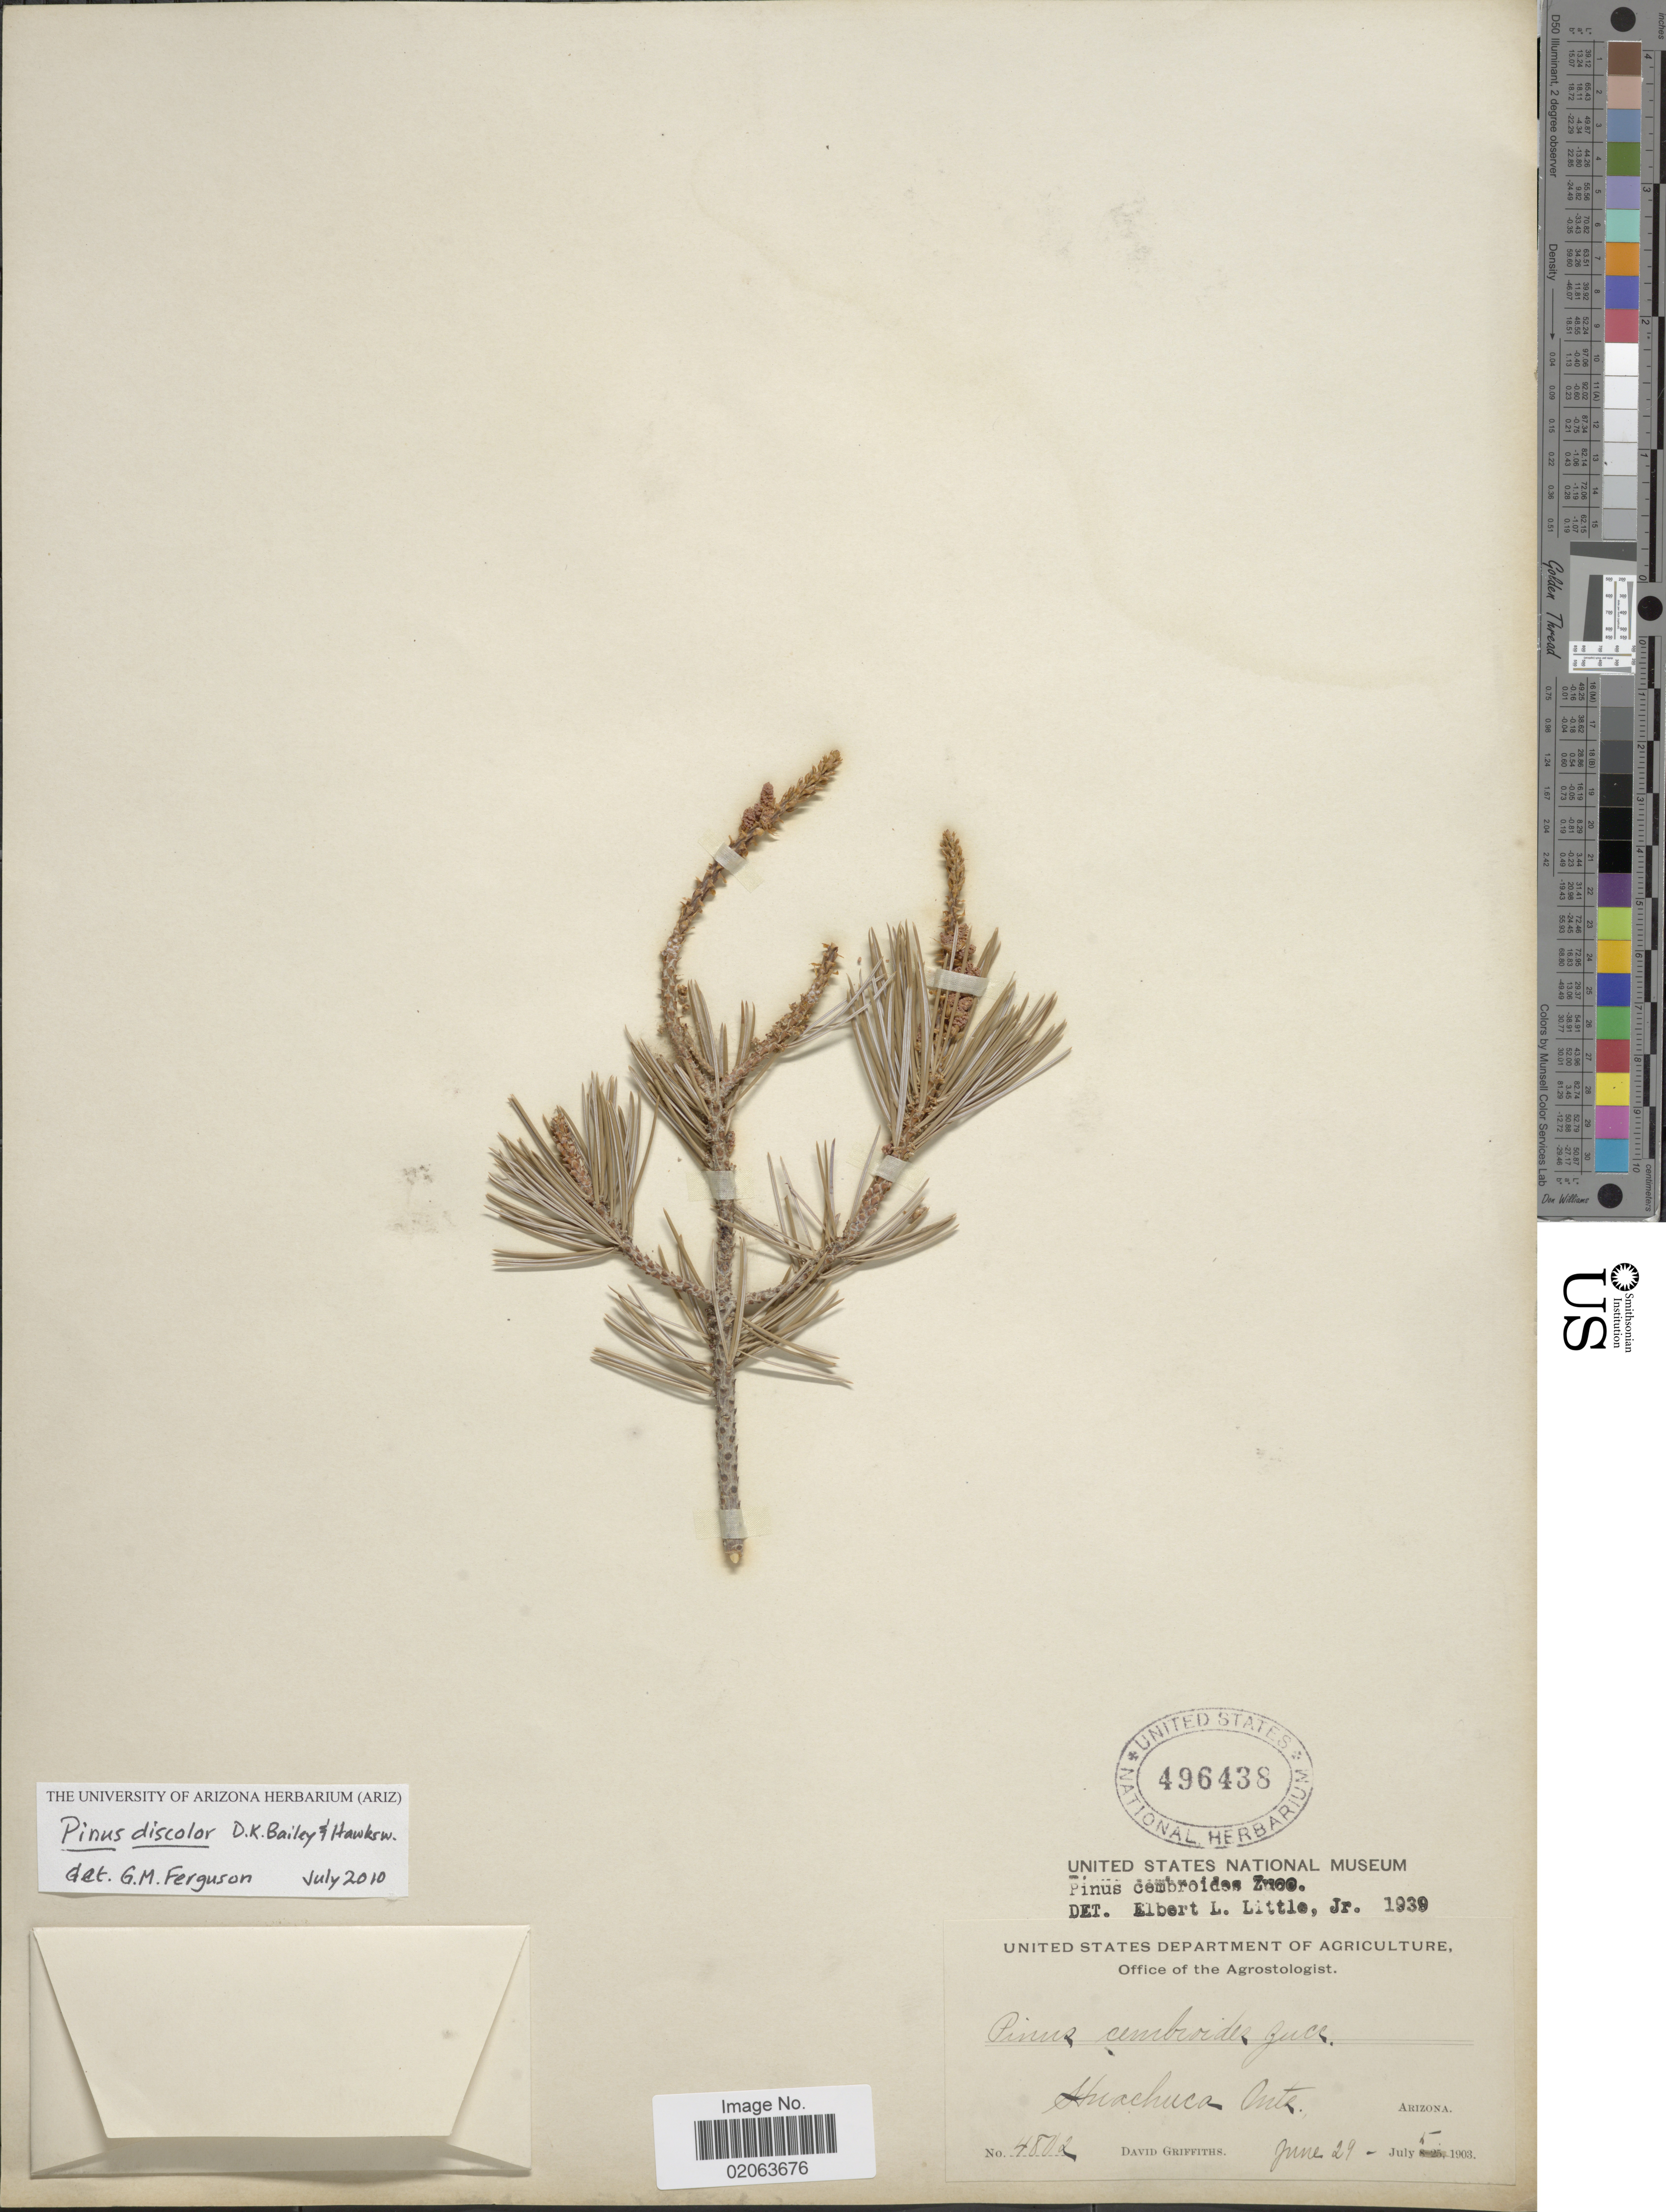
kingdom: Plantae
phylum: Tracheophyta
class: Pinopsida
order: Pinales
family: Pinaceae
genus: Pinus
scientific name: Pinus discolor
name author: D.K. Bailey & Hawksw.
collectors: D. Griffiths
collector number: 4802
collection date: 1903-06-29/1903-07-15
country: United States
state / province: Arizona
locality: Huachuca Mts.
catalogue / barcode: US 496438